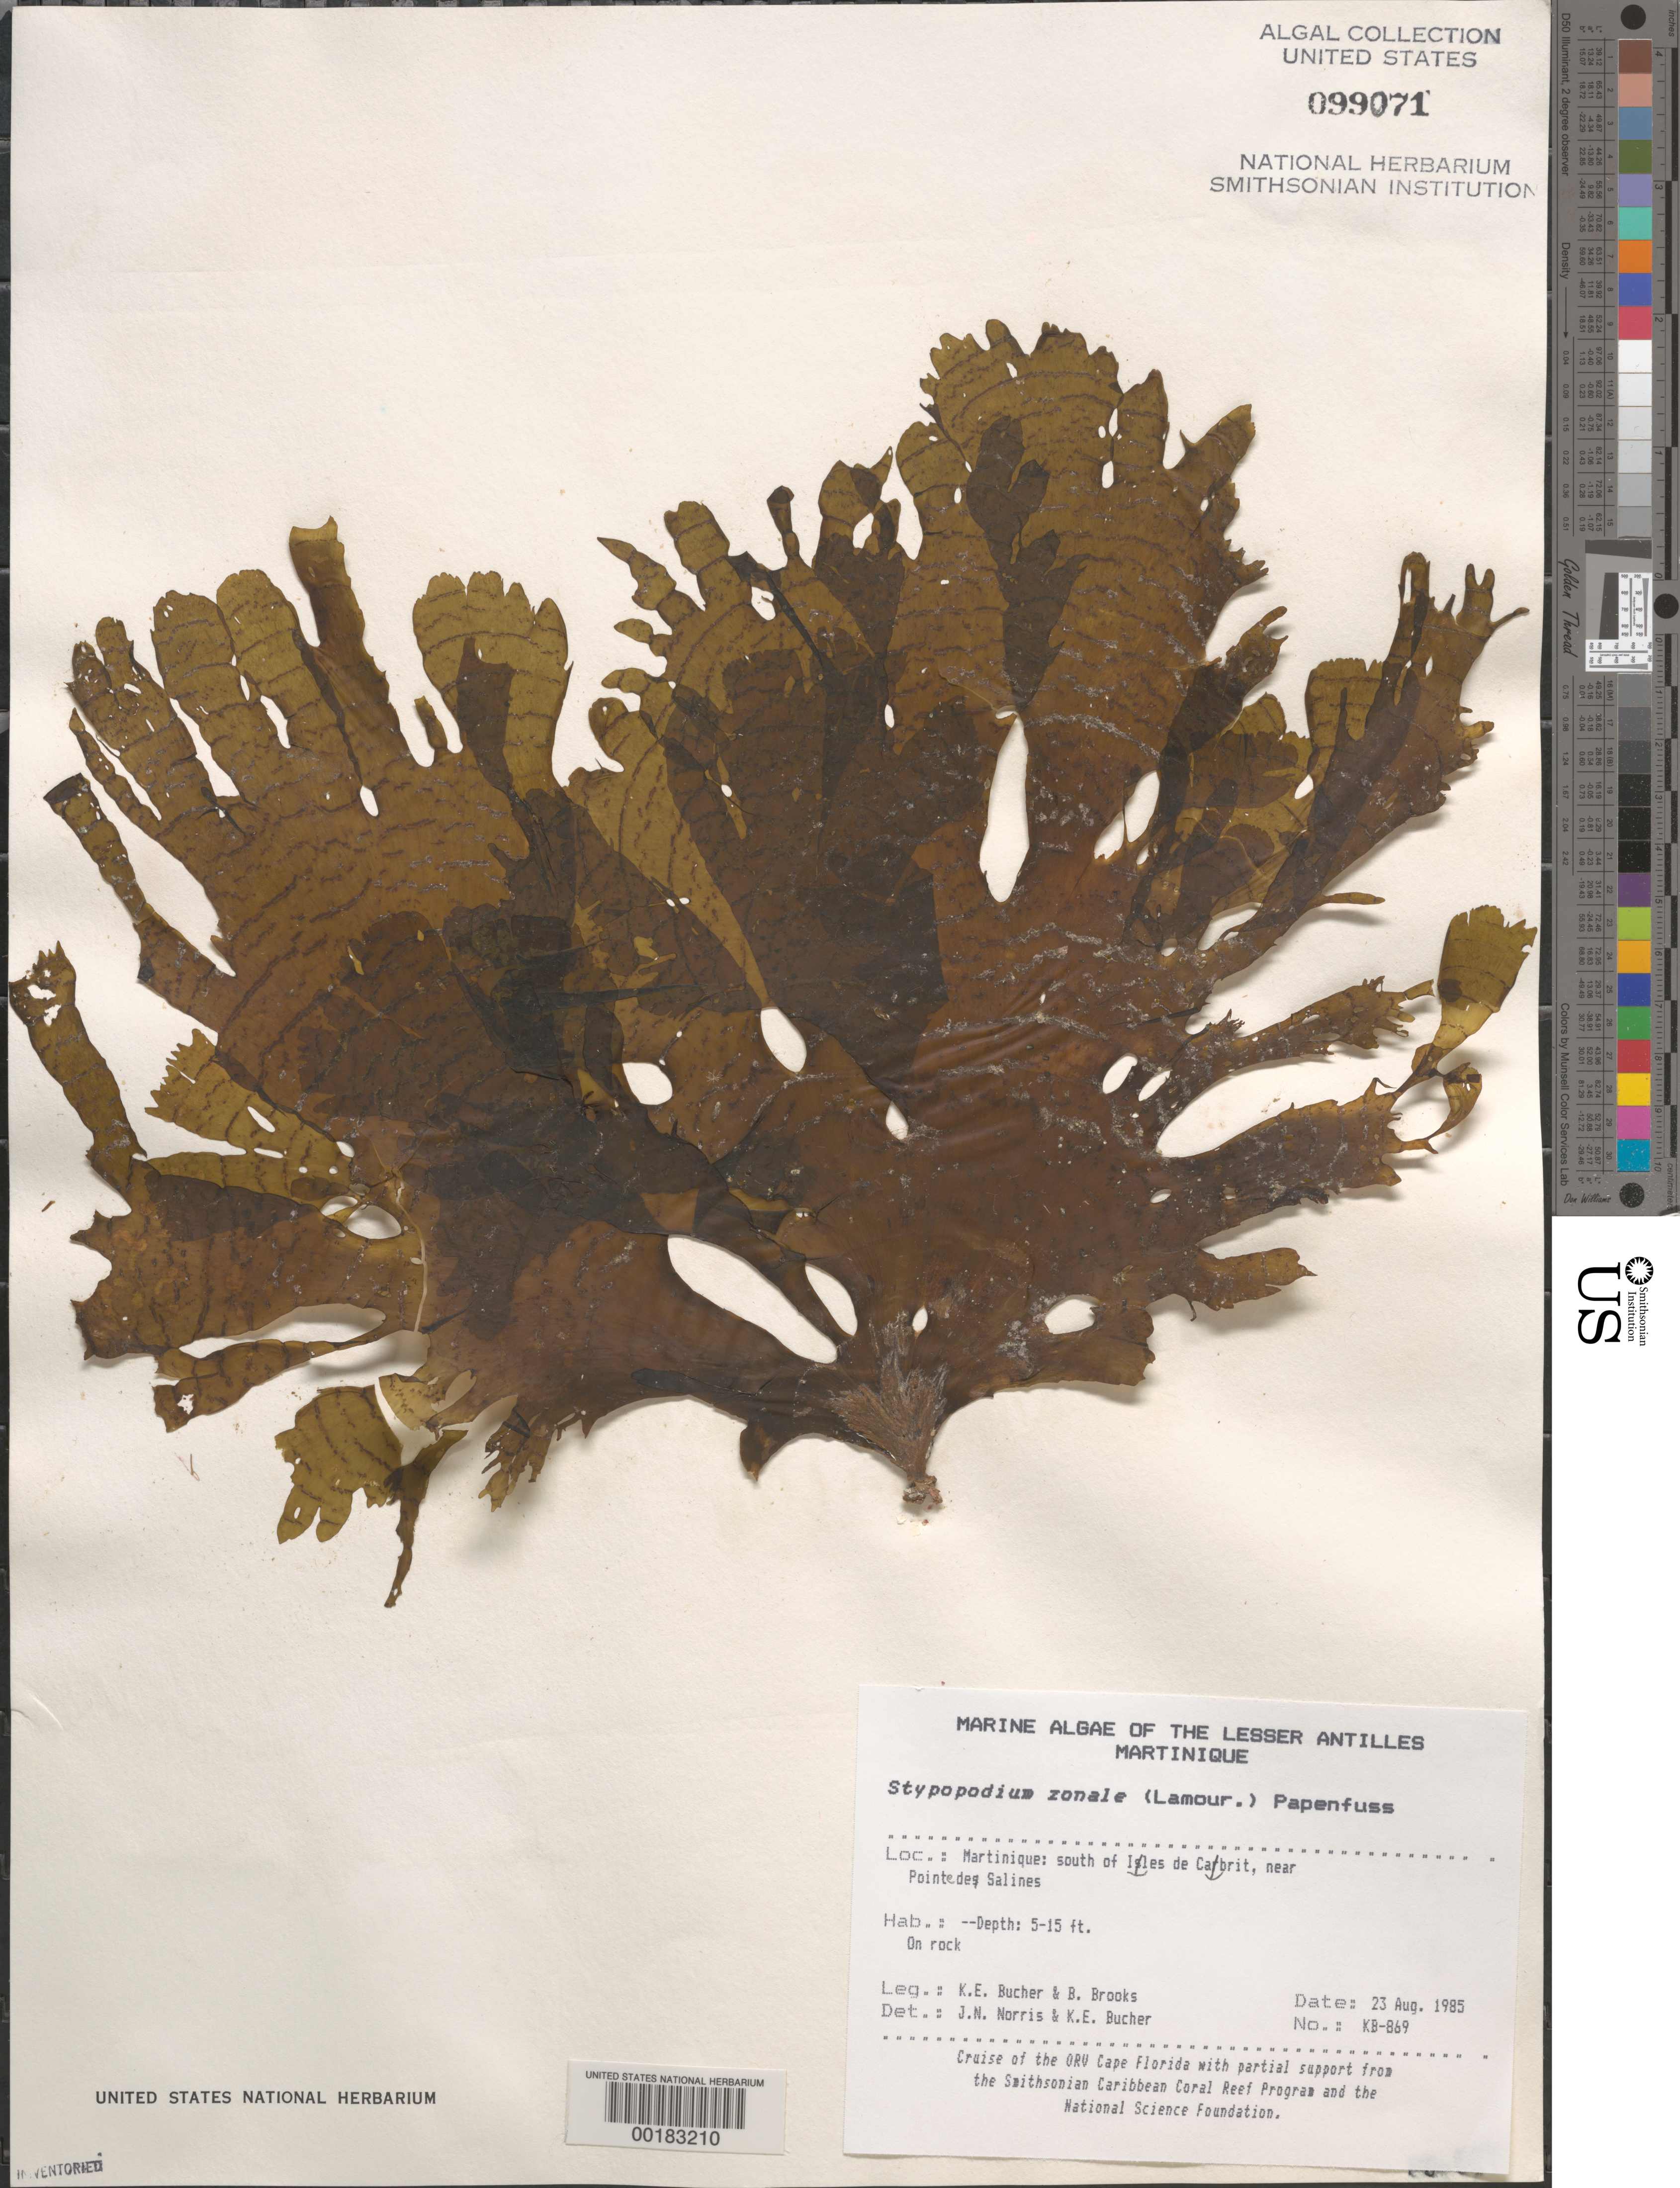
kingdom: Chromista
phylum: Ochrophyta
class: Phaeophyceae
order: Dictyotales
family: Dictyotaceae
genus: Stypopodium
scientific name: Stypopodium zonale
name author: (J.V.Lamouroux) Papenf.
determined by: Norris, J. N.; Bucher, K. E.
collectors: K. E. Bucher & B. Brooks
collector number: Kb-869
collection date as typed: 23 Aug 1985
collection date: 1985-08-23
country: Martinique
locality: South of Iles de Cabrit, near Pointe de Salines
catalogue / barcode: US 99071